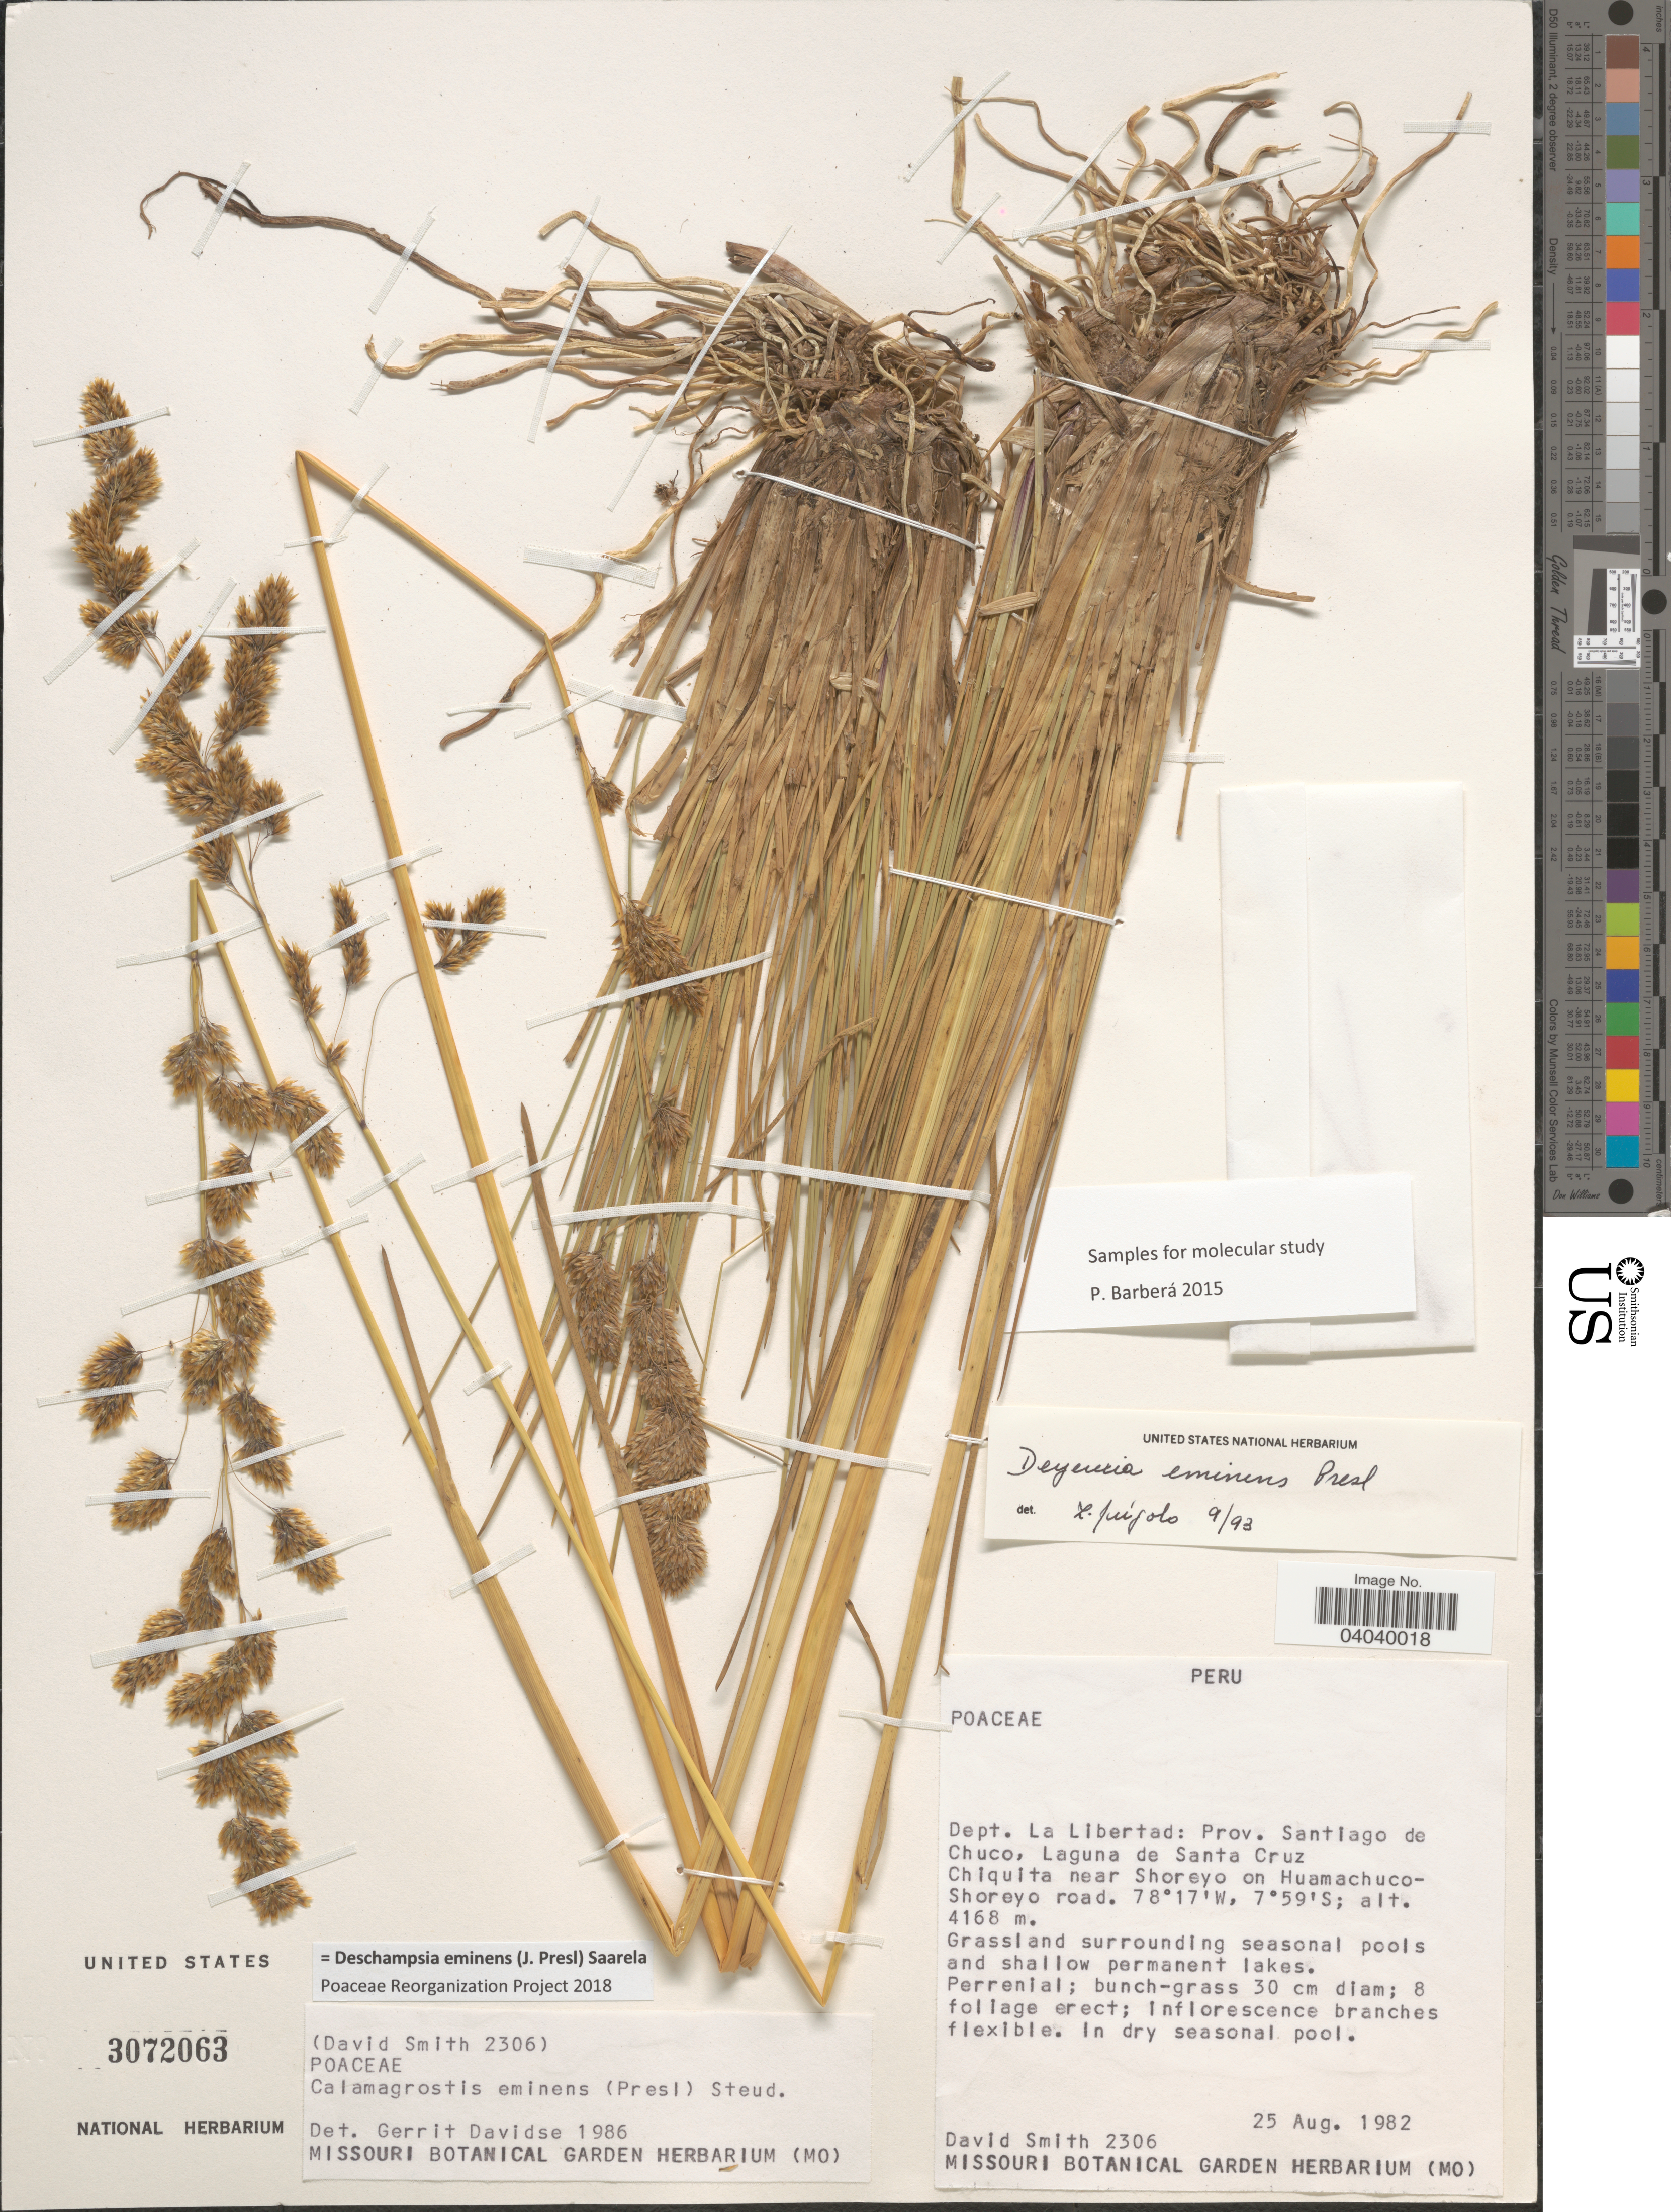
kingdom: Plantae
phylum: Tracheophyta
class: Liliopsida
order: Poales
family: Poaceae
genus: Deschampsia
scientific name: Deschampsia eminens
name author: (J. Presl) Saarela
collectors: D. Smith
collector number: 2306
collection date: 1982-08-25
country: Peru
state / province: La Libertad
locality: Dept. La Libertad: Prov. Santiago de Chuco, Laguna de Santa Cruz. Chiquita near Shoreyo on Huamachuco-Shoreyo road.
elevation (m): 4168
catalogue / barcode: US 3072063